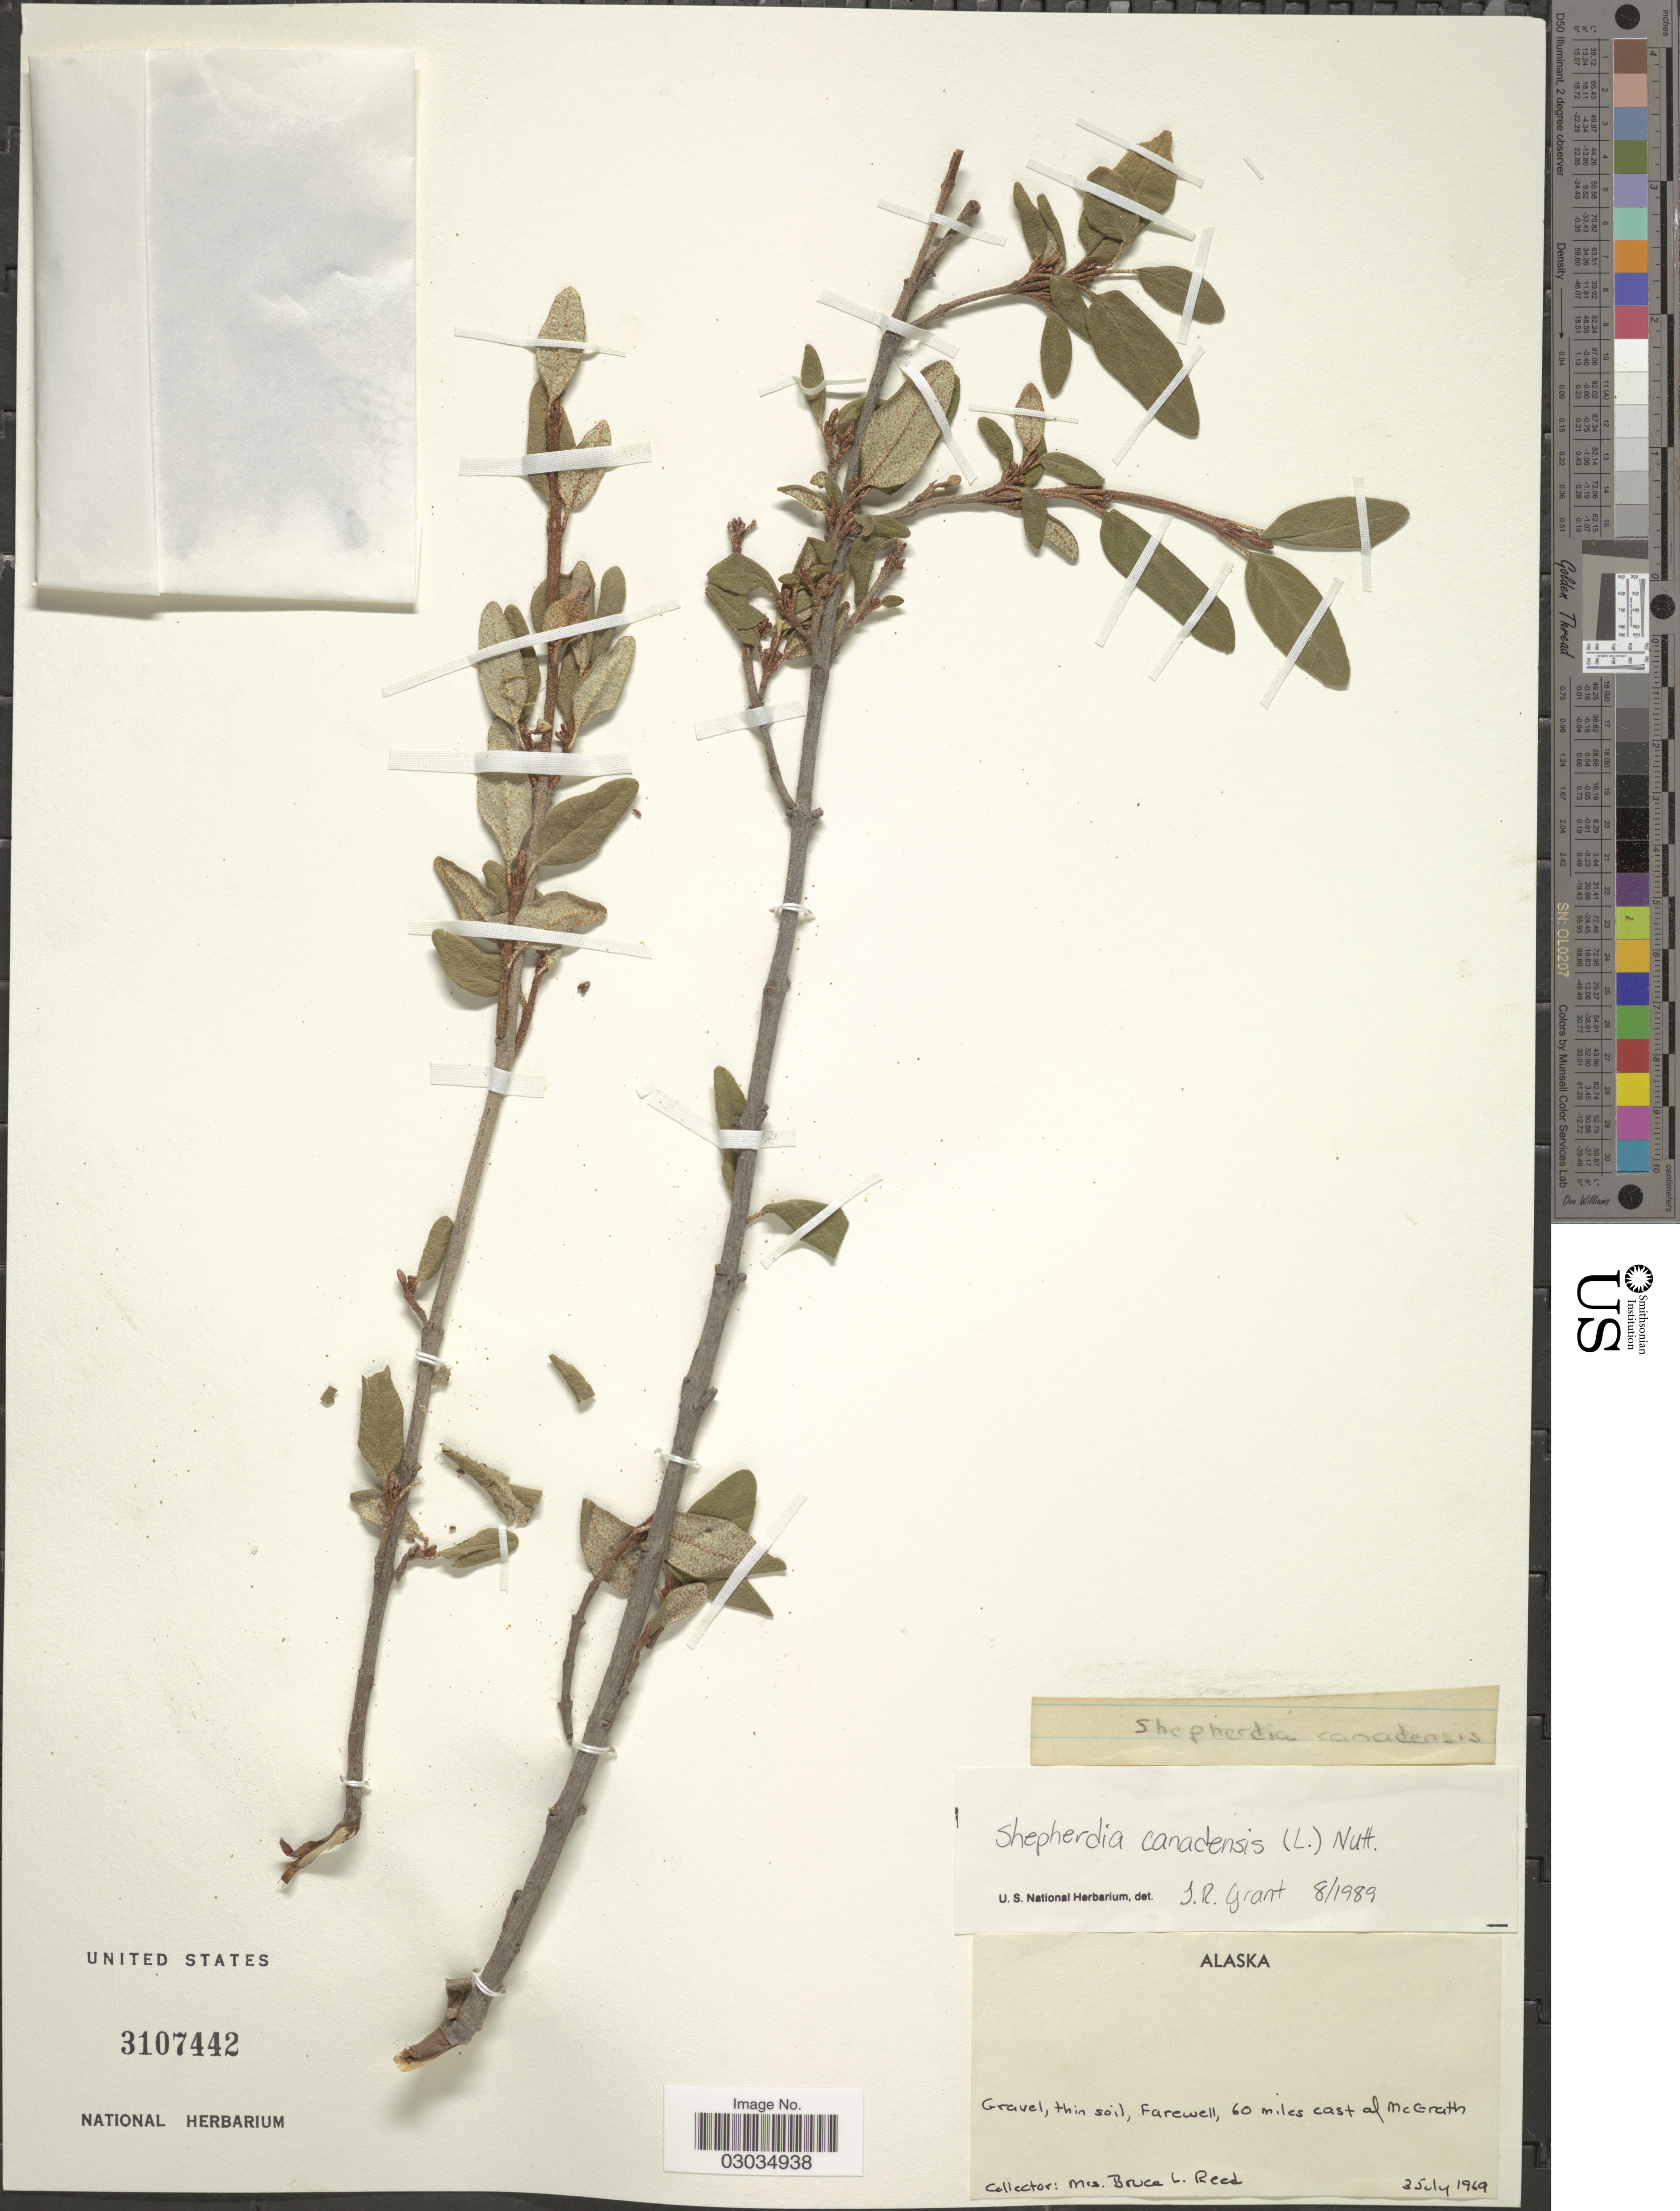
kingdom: Plantae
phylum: Tracheophyta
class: Magnoliopsida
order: Rosales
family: Elaeagnaceae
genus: Shepherdia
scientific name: Shepherdia canadensis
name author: (L.) Nutt.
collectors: B. Reed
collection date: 1969-07-25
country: United States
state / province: Alaska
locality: Gravel, thin soil, Farewell, 60 miles east of McGrath.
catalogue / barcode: US 3107442